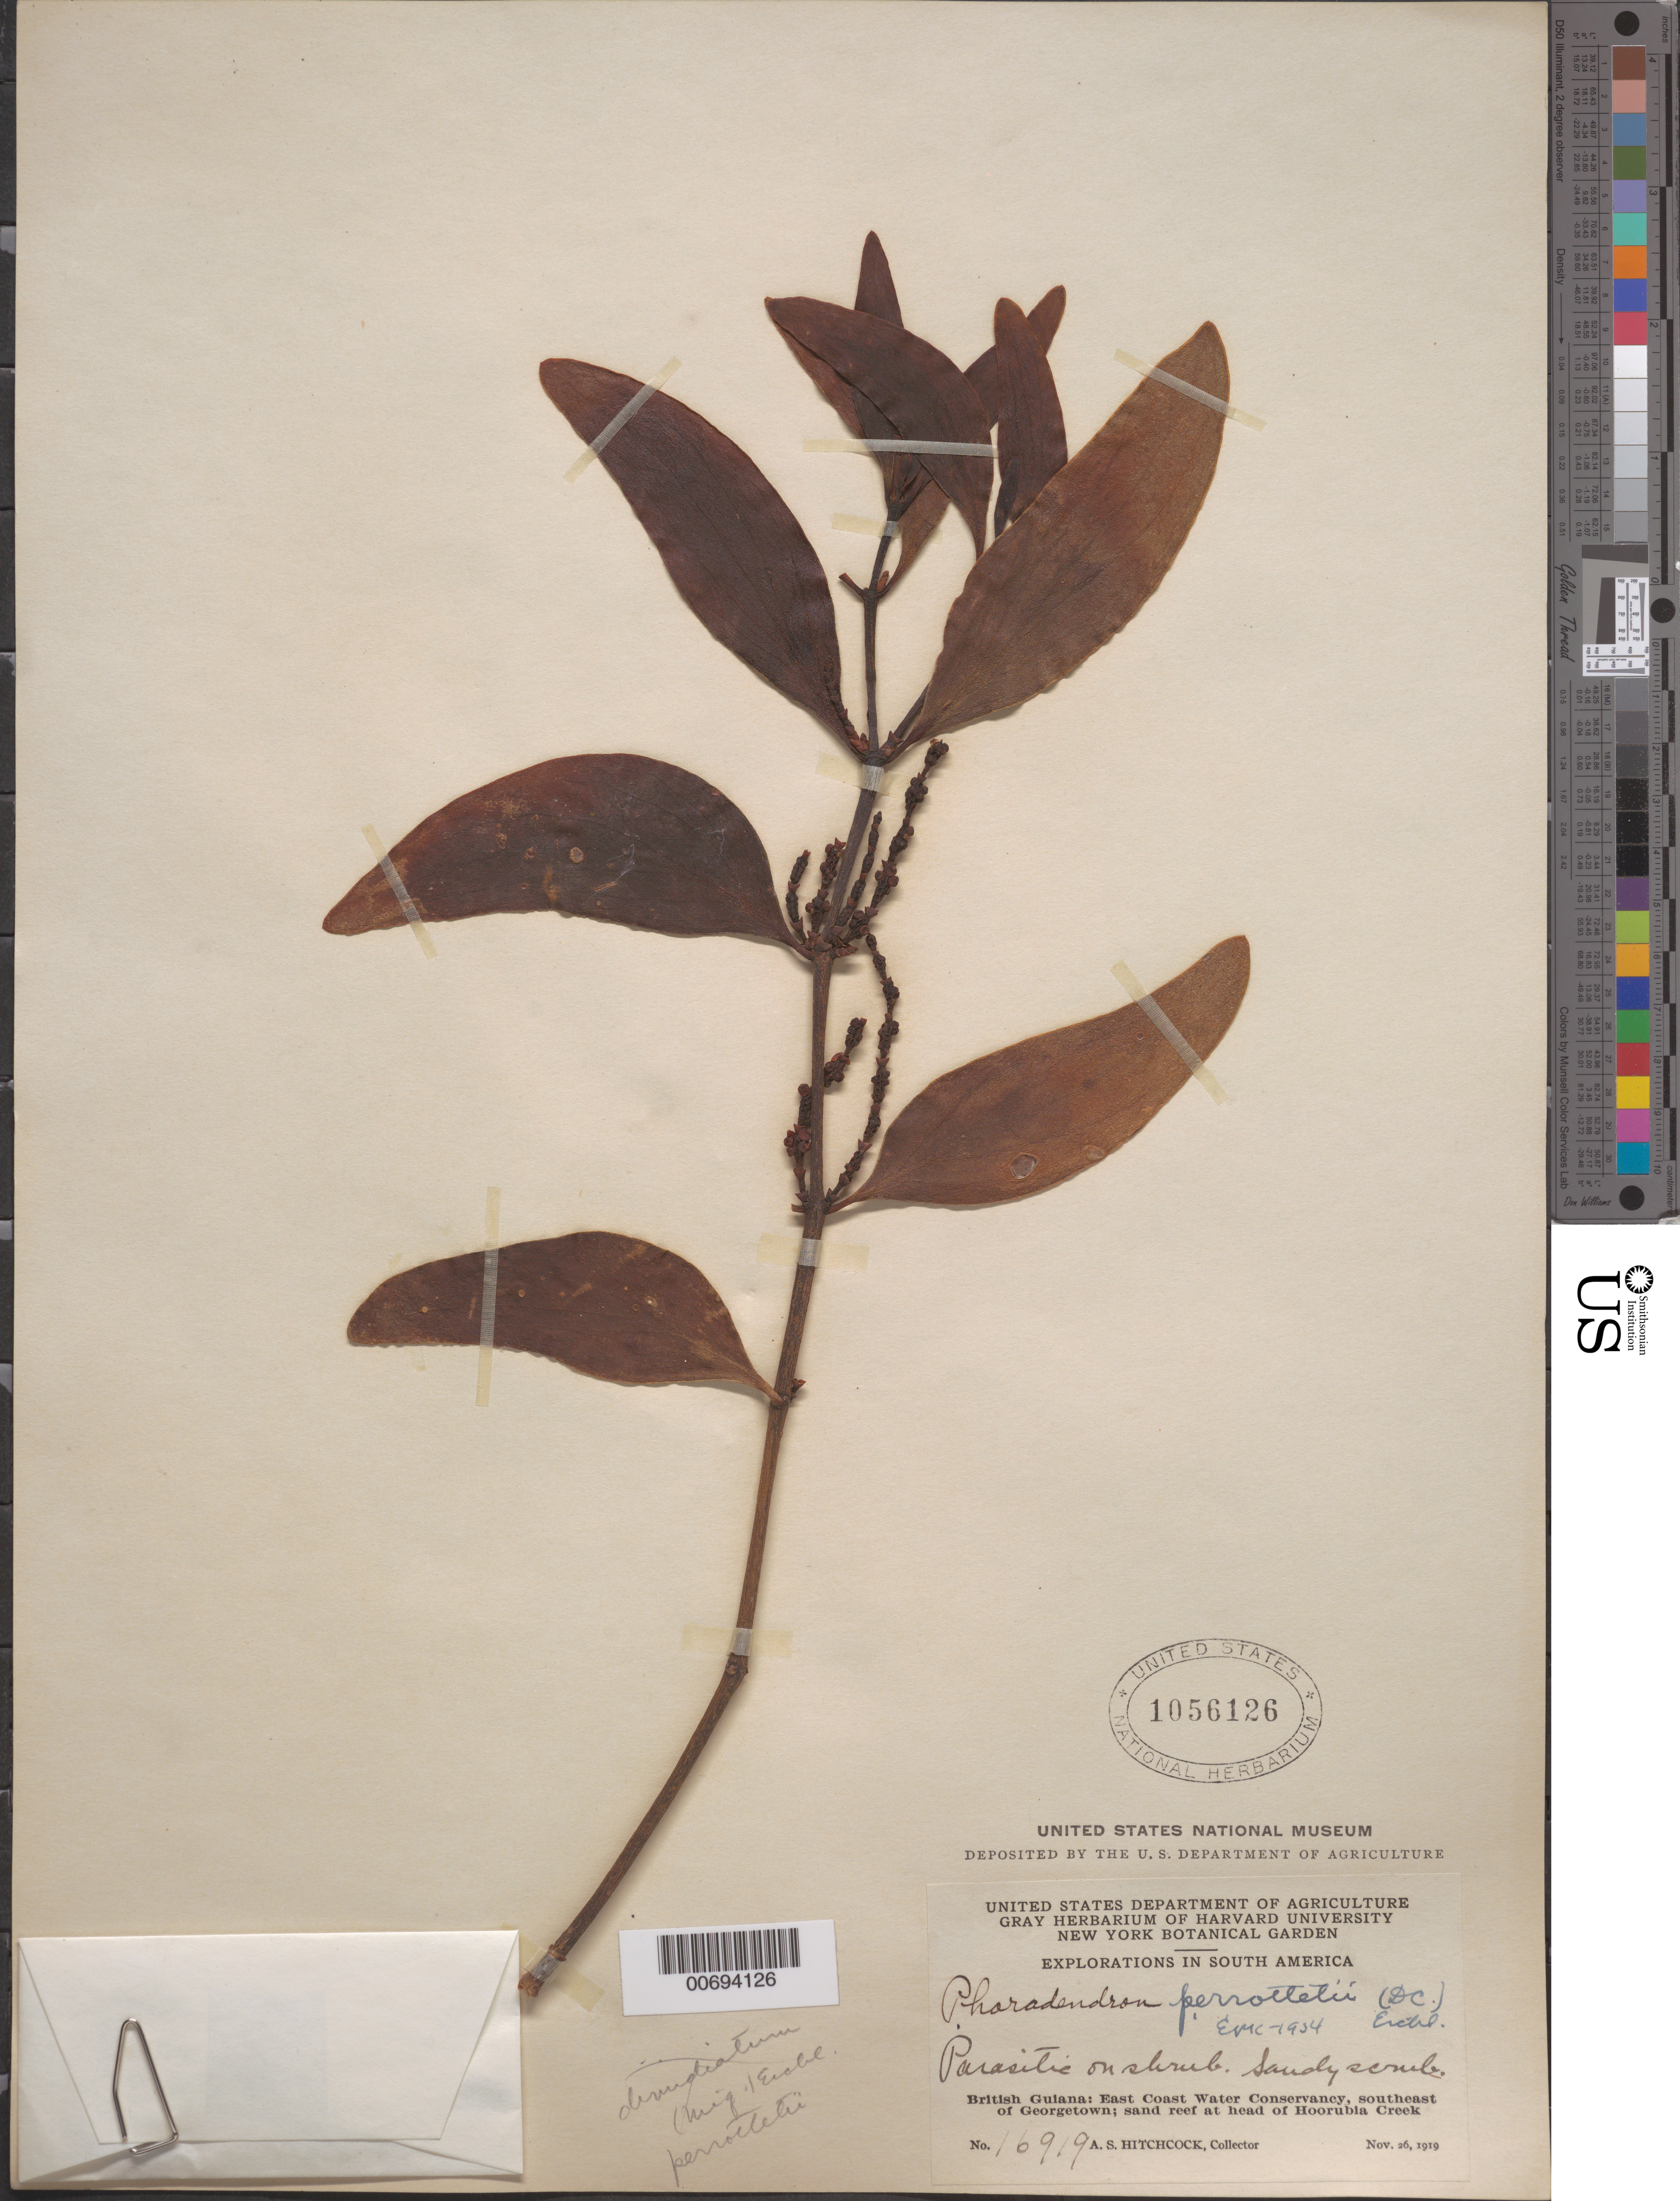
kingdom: Plantae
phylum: Tracheophyta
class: Magnoliopsida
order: Santalales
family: Viscaceae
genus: Phoradendron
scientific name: Phoradendron perrottetii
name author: (DC.) Eichler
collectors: A. S. Hitchcock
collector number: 16919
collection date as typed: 26-Nov-19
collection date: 1919-11-26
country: Guyana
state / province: Demerara-Mahaica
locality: Hoorubea Creek, head of, SE of Georgetown, East Coast Water Conservancy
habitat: Sandreef. Sandy scrub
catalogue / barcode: US 1056126